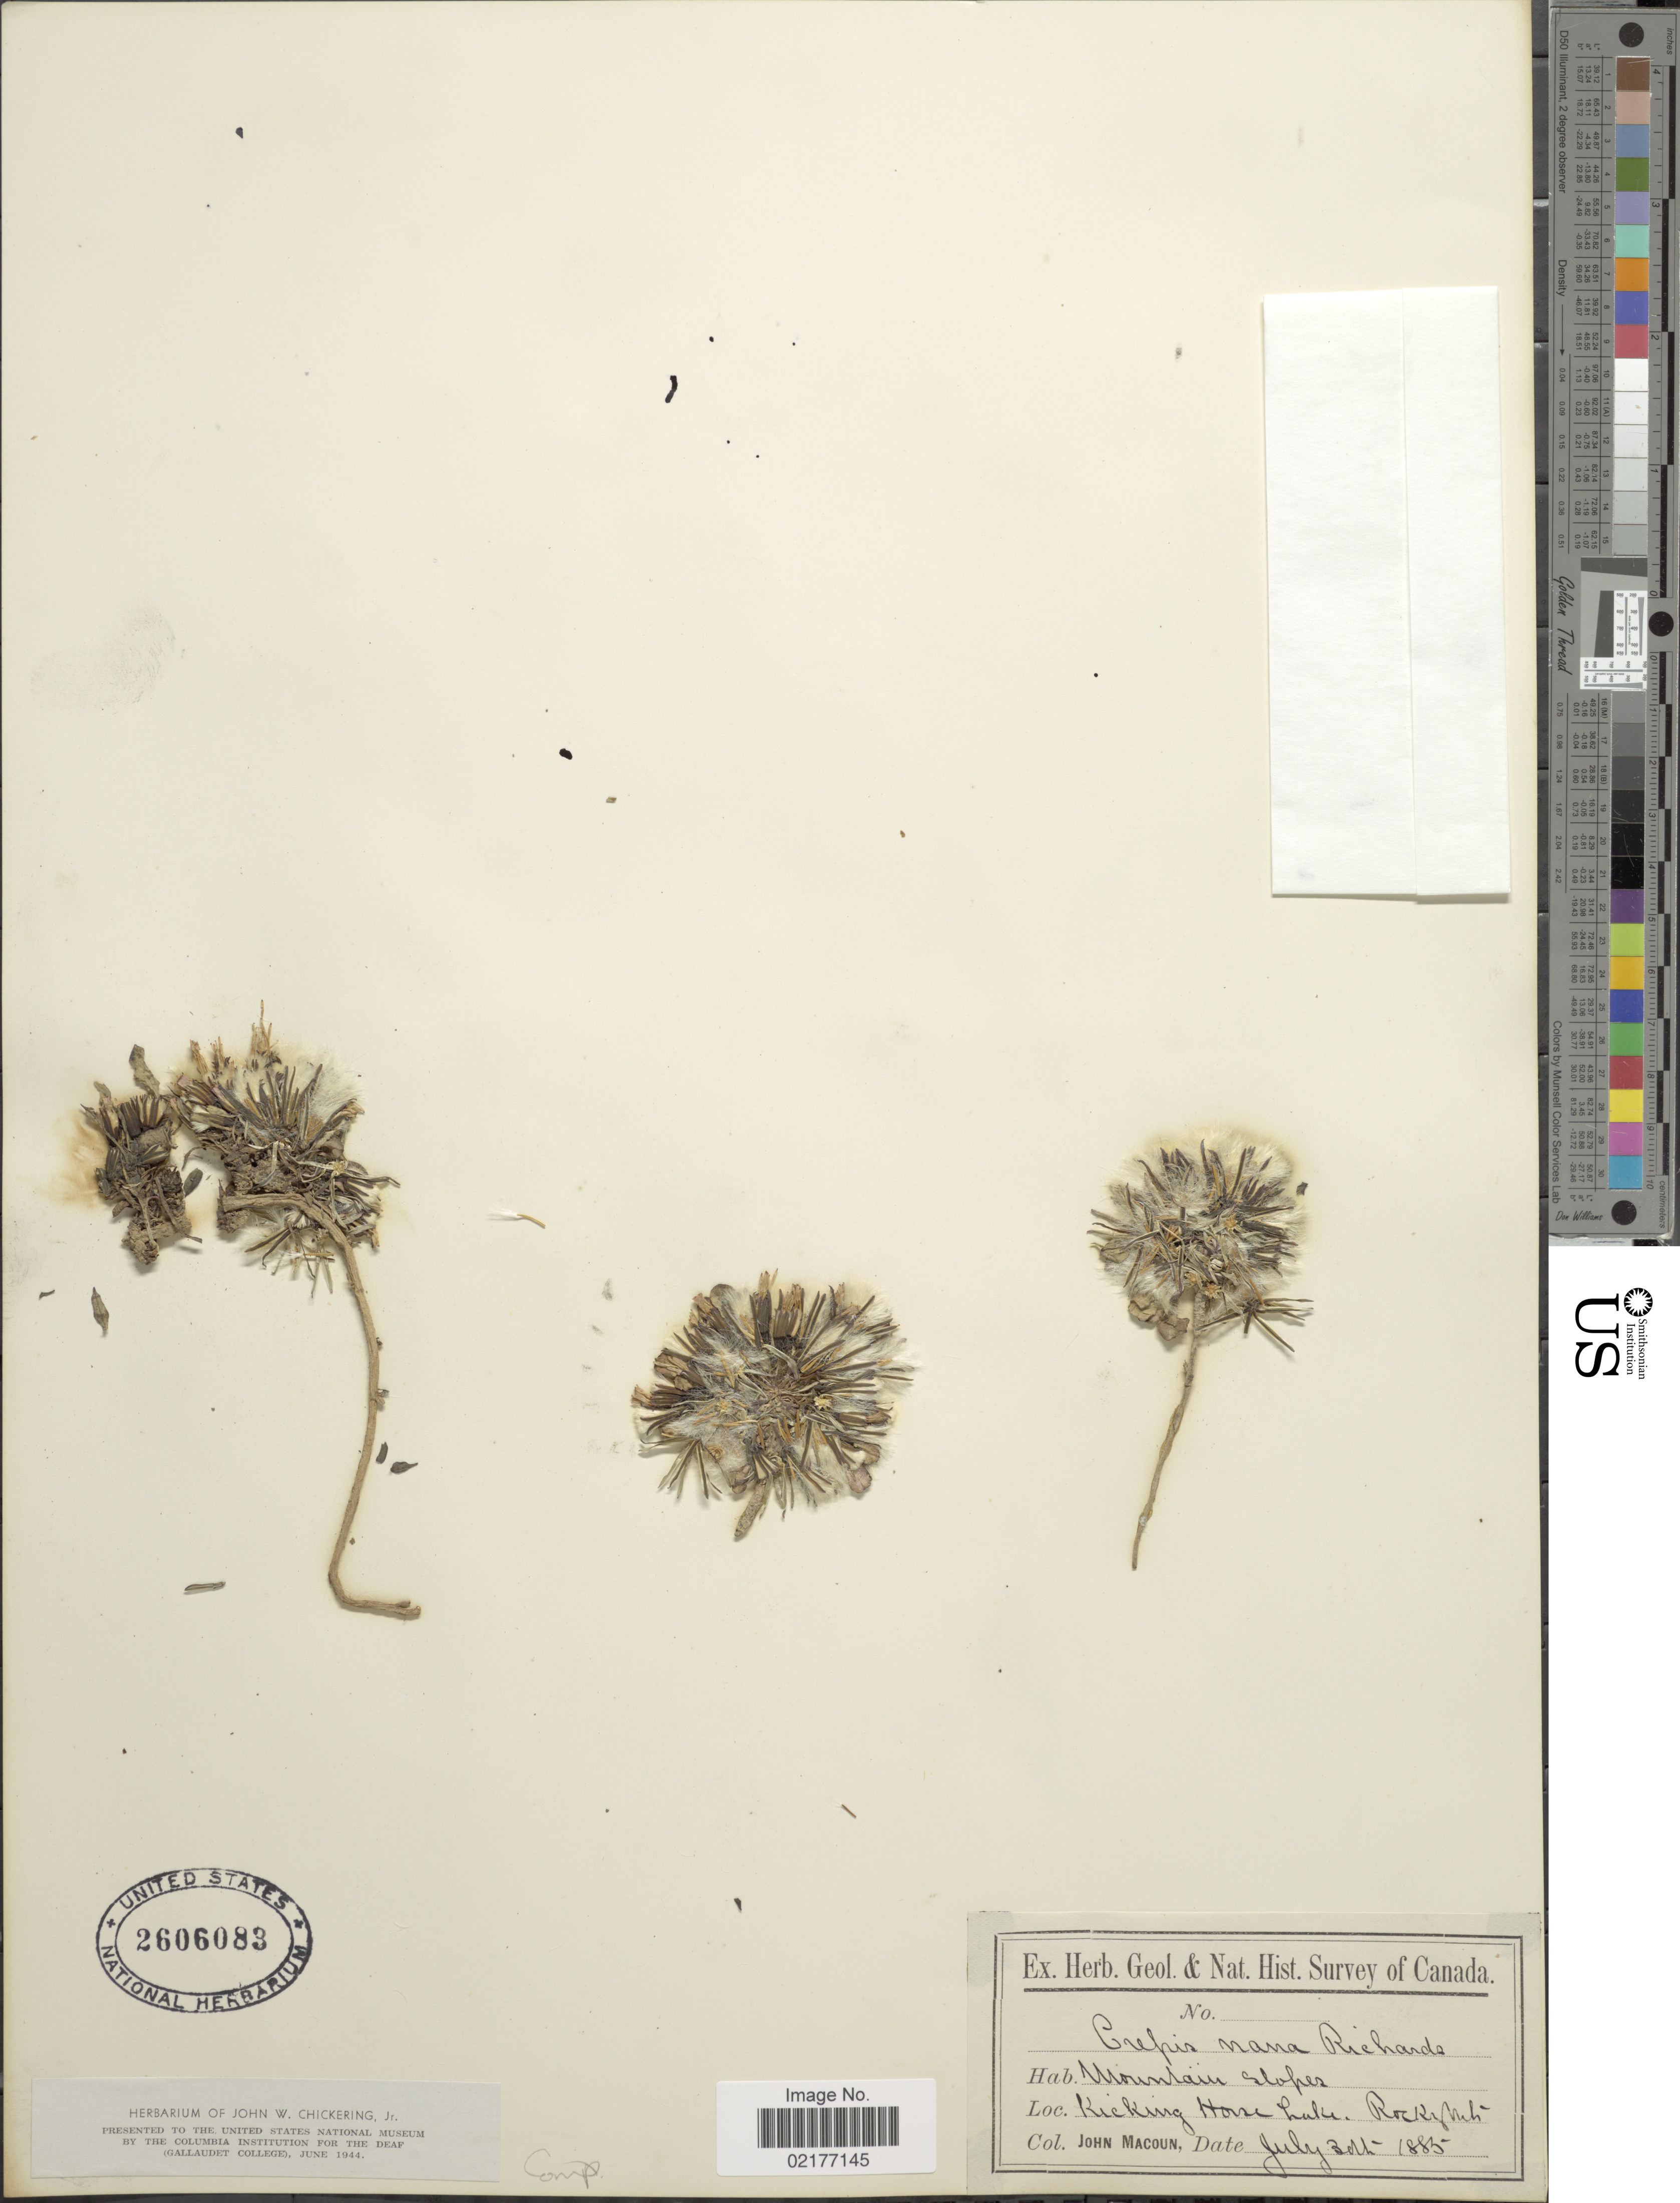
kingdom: Plantae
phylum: Tracheophyta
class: Magnoliopsida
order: Asterales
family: Asteraceae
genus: Askellia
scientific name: Askellia pygmaea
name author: (Ledeb.) Sennikov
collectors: J. Macoun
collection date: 1885-07-30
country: Canada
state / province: British Columbia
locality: Mountain slopes, Kicking Horse Lake, Rocky Mts.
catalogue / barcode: US 2606083